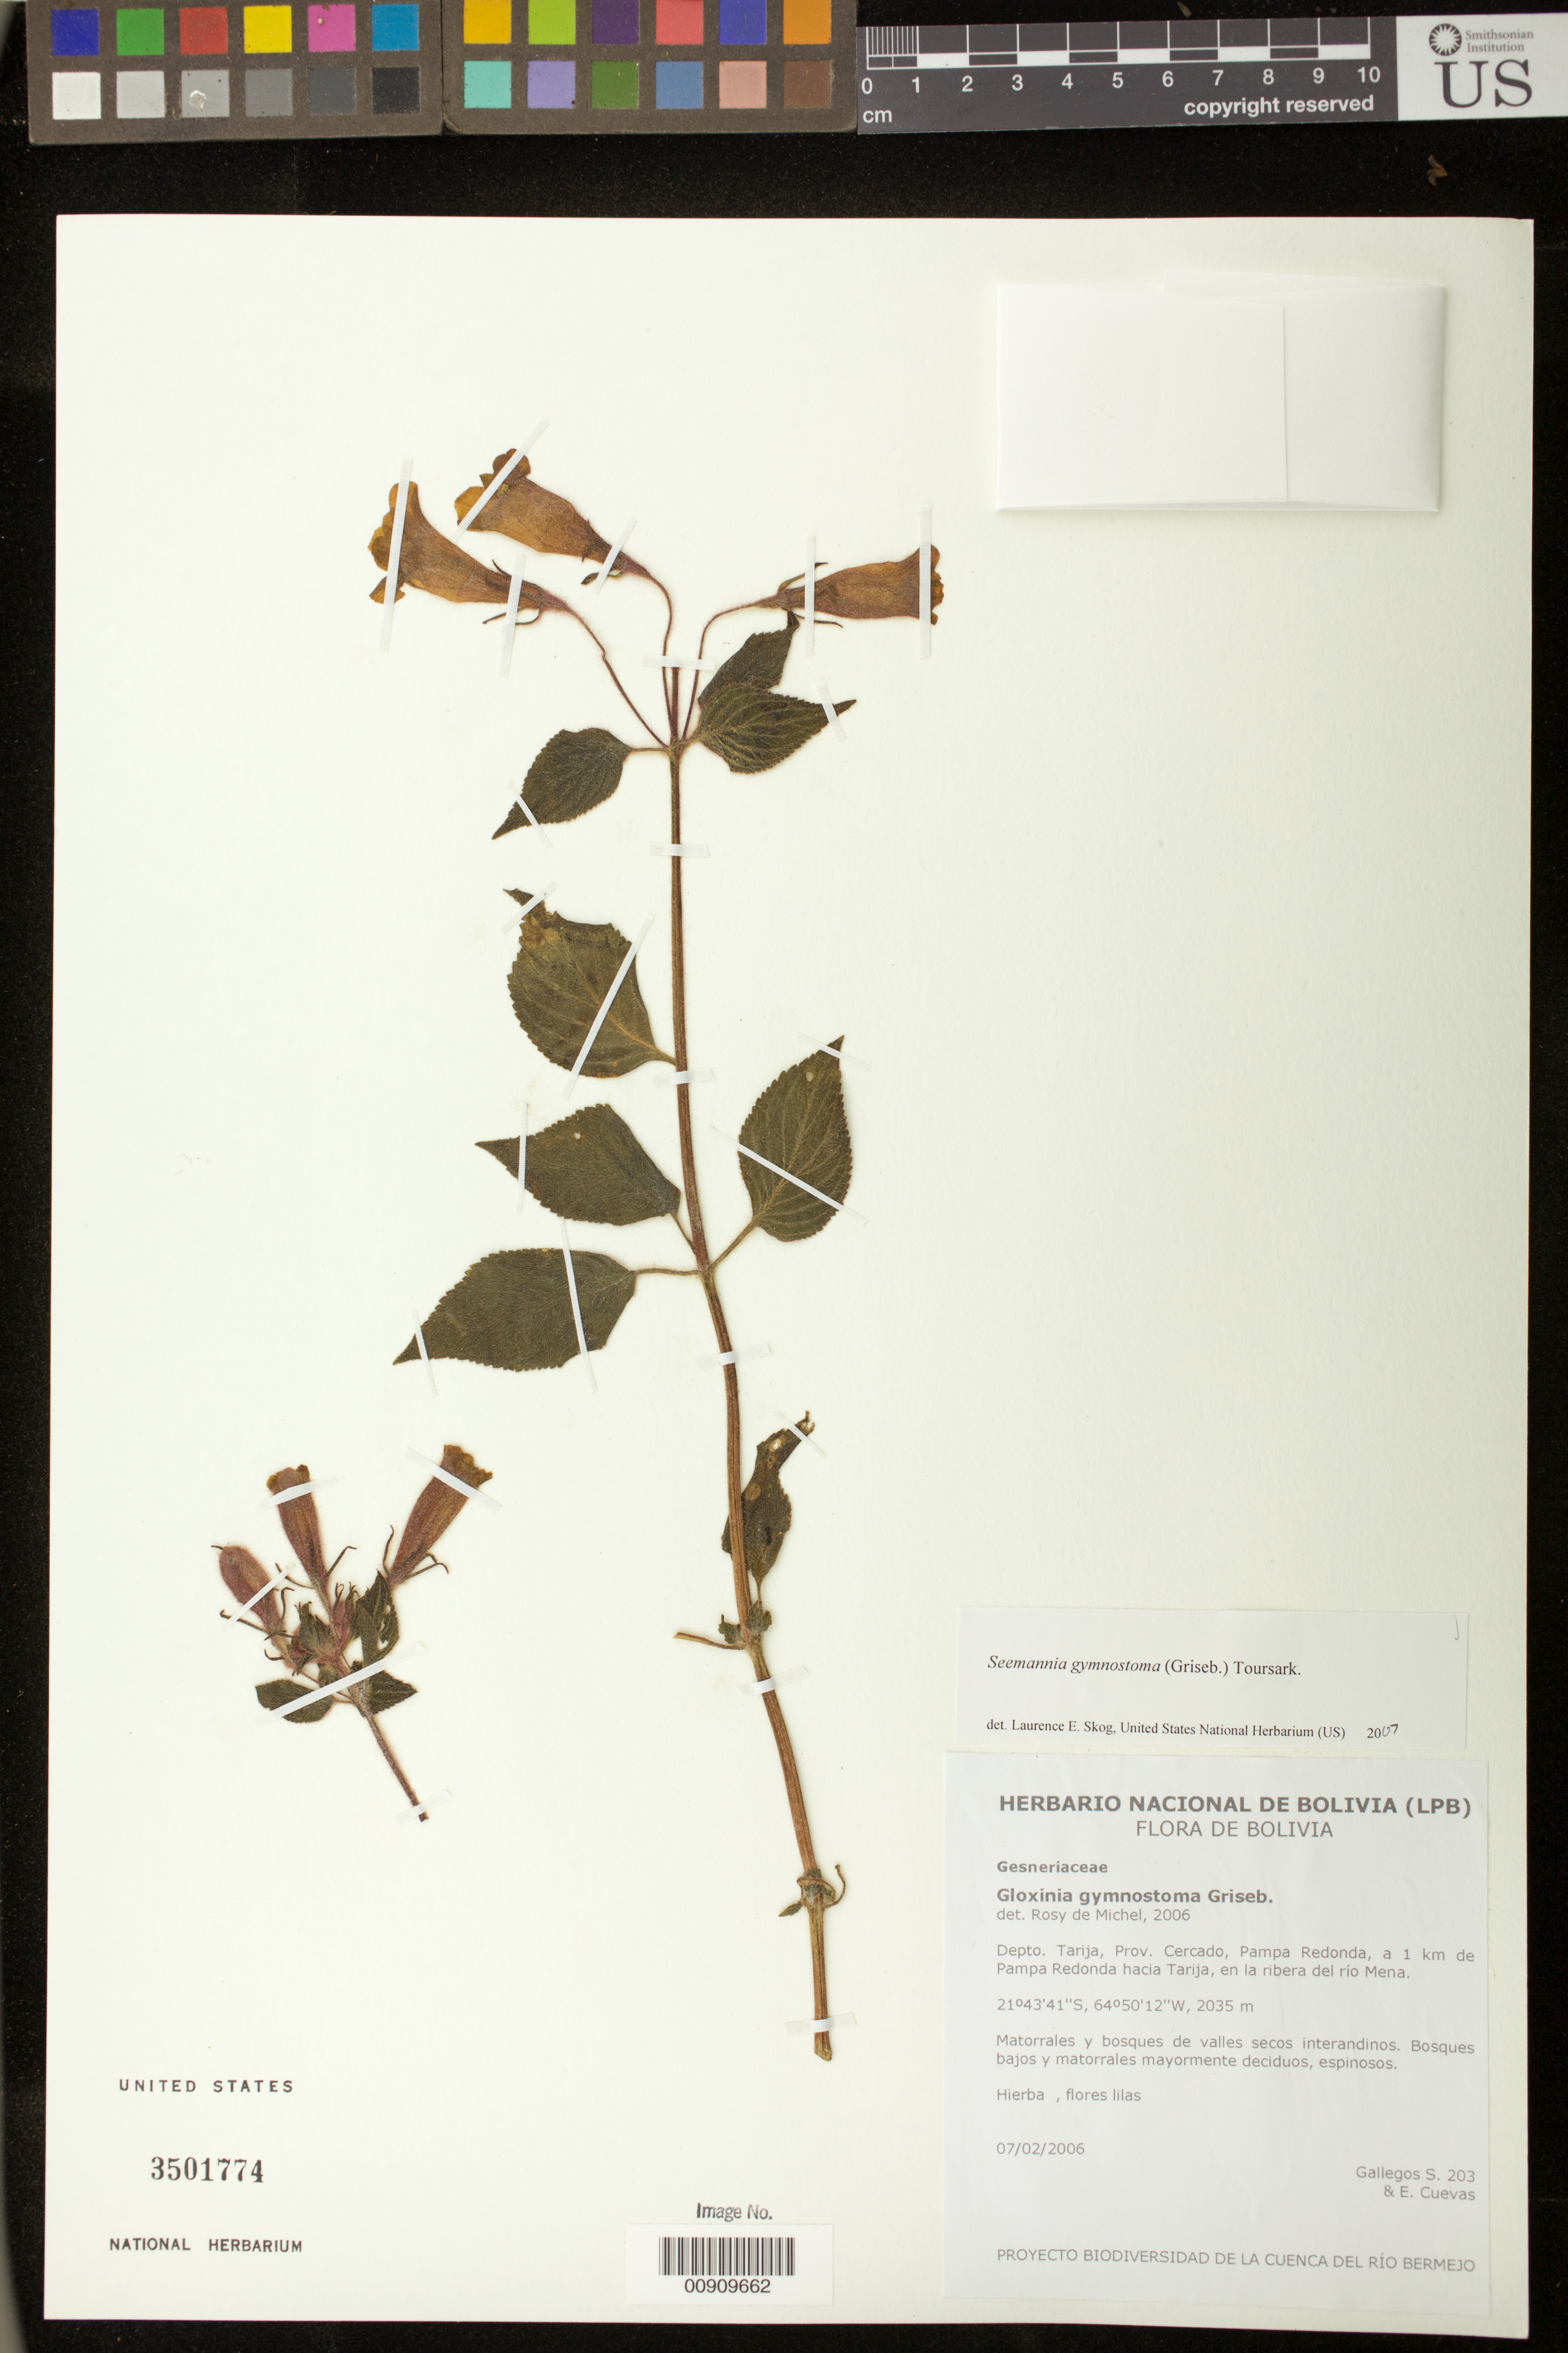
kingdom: Plantae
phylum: Tracheophyta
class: Magnoliopsida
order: Lamiales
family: Gesneriaceae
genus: Seemannia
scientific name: Seemannia gymnostoma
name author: (Griseb.) Toursark.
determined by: Skog, Laurence E.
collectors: S. Gallegos & E. Cuevas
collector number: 203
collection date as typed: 07 Feb 2006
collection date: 2006-02-07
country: Bolivia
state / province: Tarija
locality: Depto. Tarija, Prov. Cercado, Pampa Redonda, a 1 km de Pampa Redonda hacia Tarija, en la ribera del río Mena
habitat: Matorrales y bosques de valles secos interandinos. Bosques bajos y matorrales mayormente deciduos, espinosos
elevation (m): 2035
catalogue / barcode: US 3501774